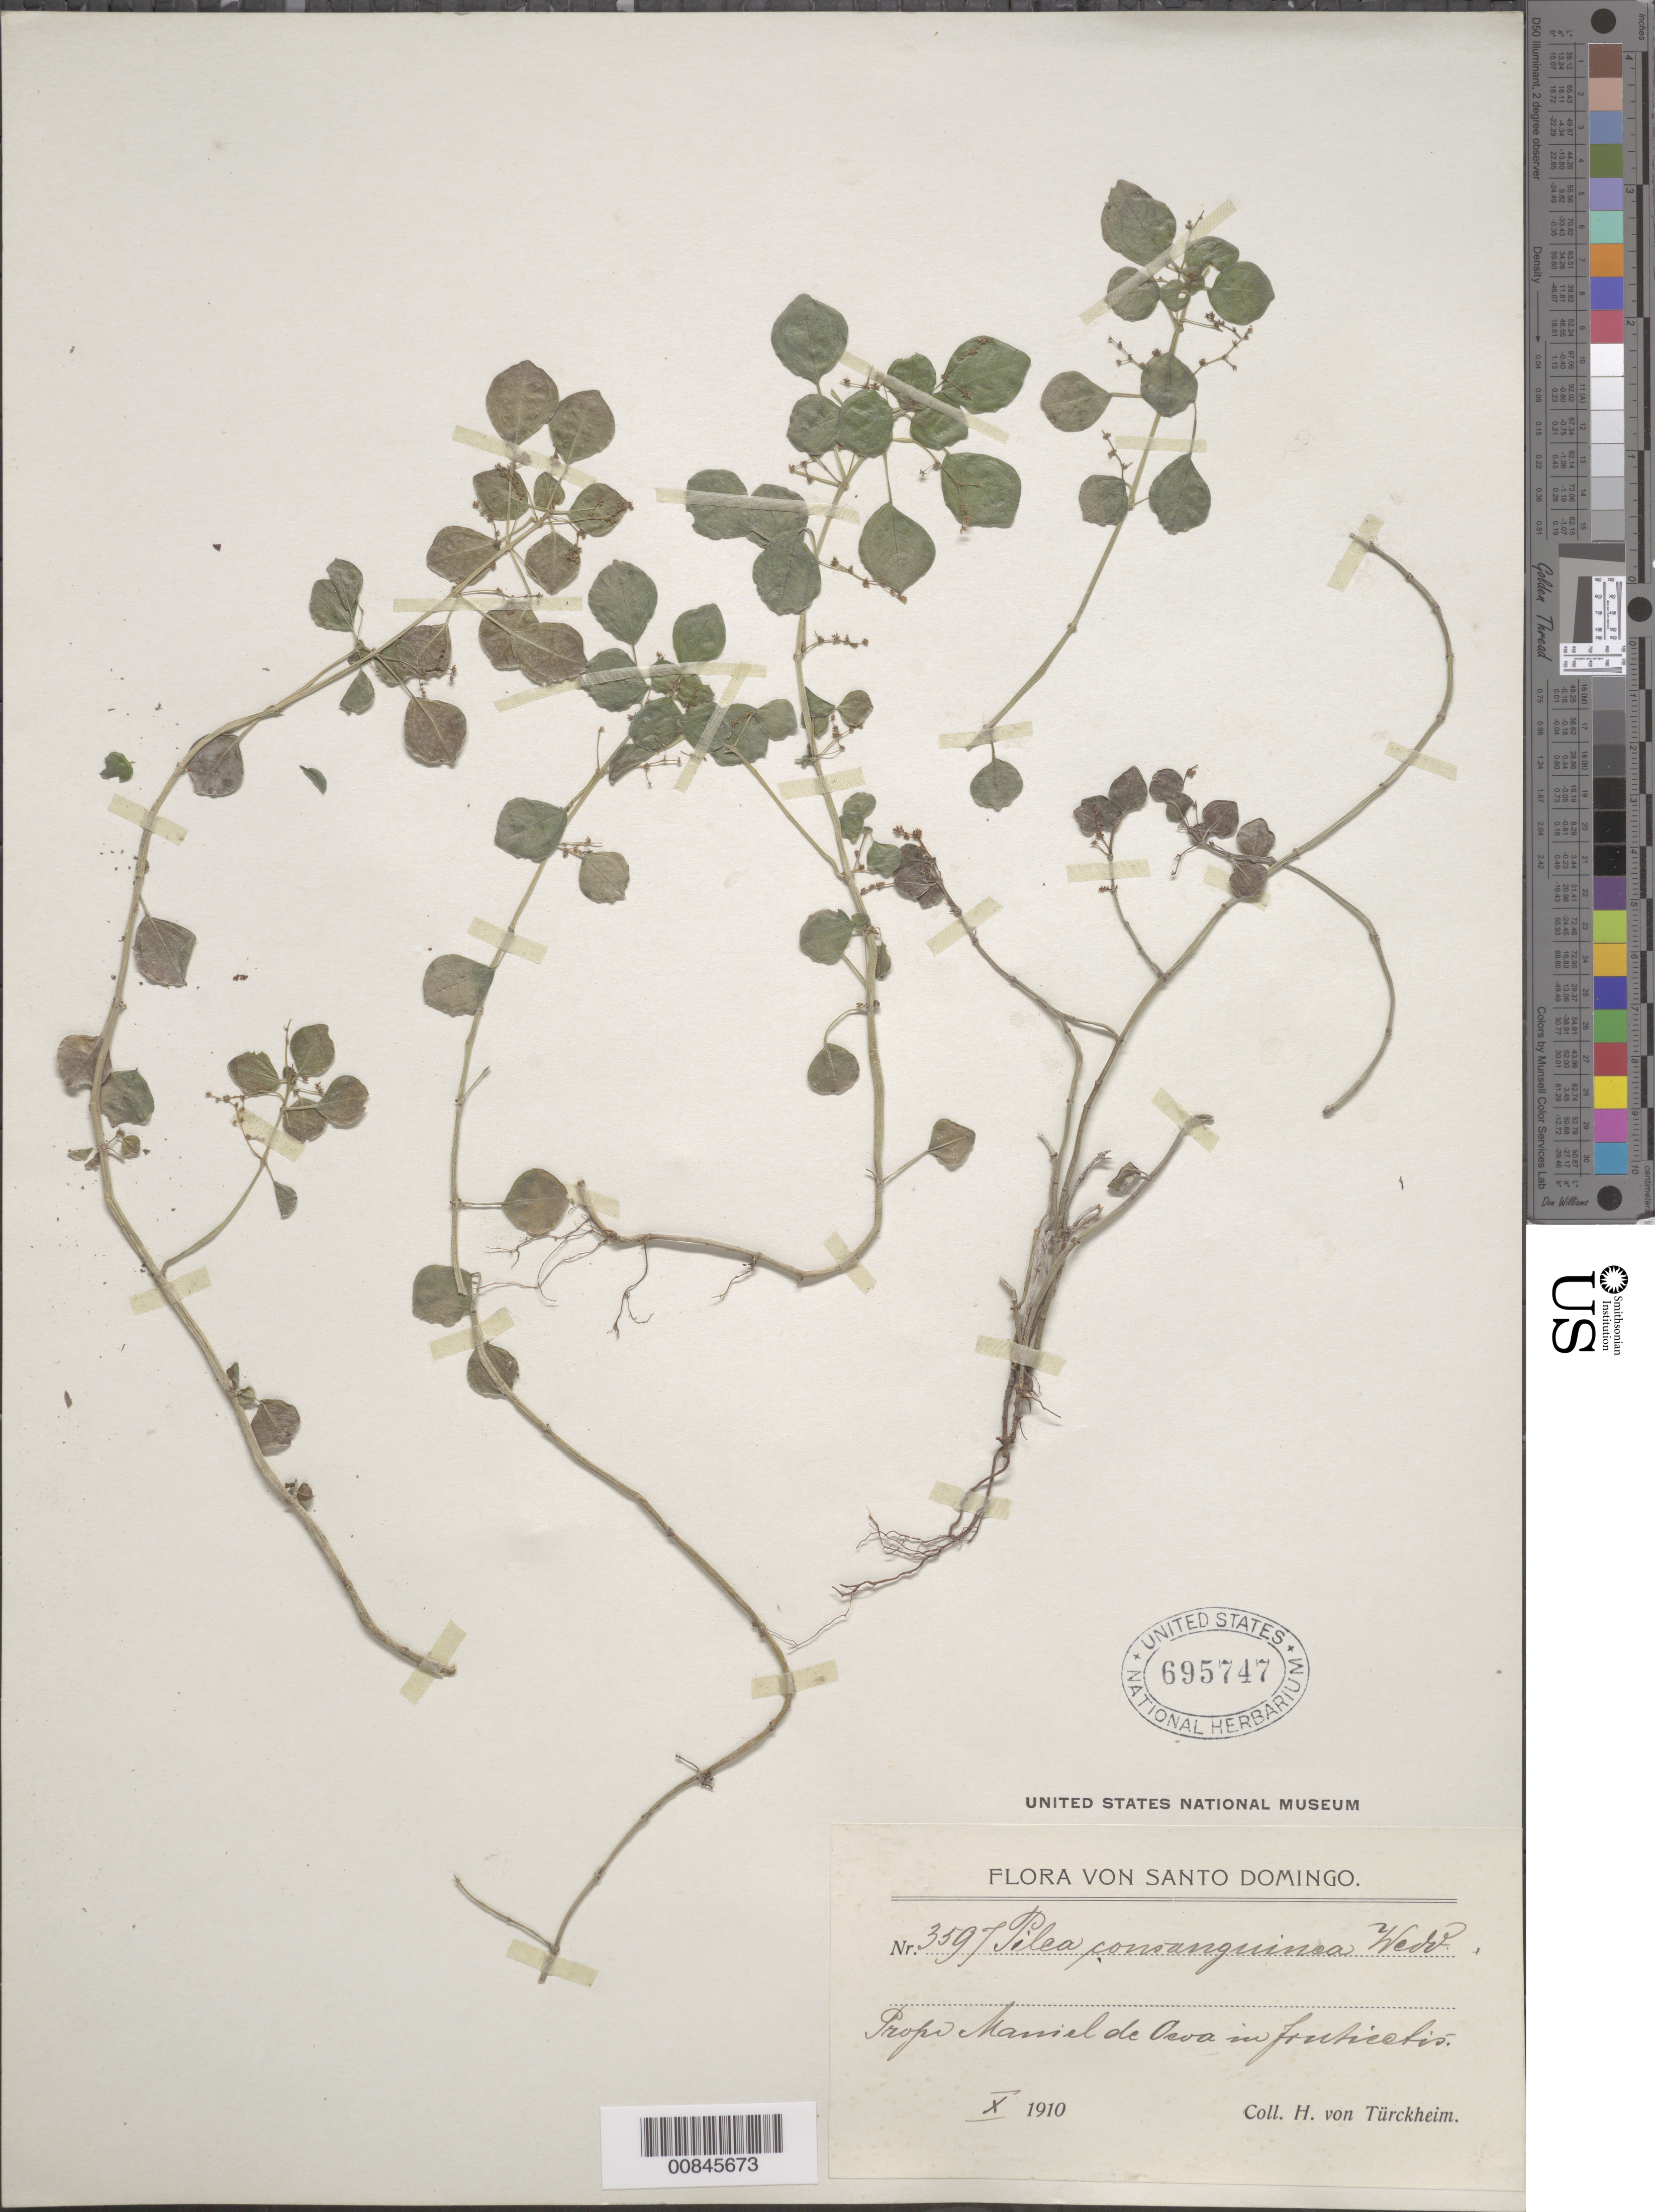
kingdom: Plantae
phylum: Tracheophyta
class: Magnoliopsida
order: Rosales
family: Urticaceae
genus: Pilea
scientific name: Pilea consanguinea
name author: Wedd.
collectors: H. von Türckheim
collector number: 3597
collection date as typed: Oct 1910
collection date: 1910-10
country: Dominican Republic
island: Hispaniola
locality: Prope Maniel de Ocoa.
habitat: In "fruticotis".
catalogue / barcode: US 695747